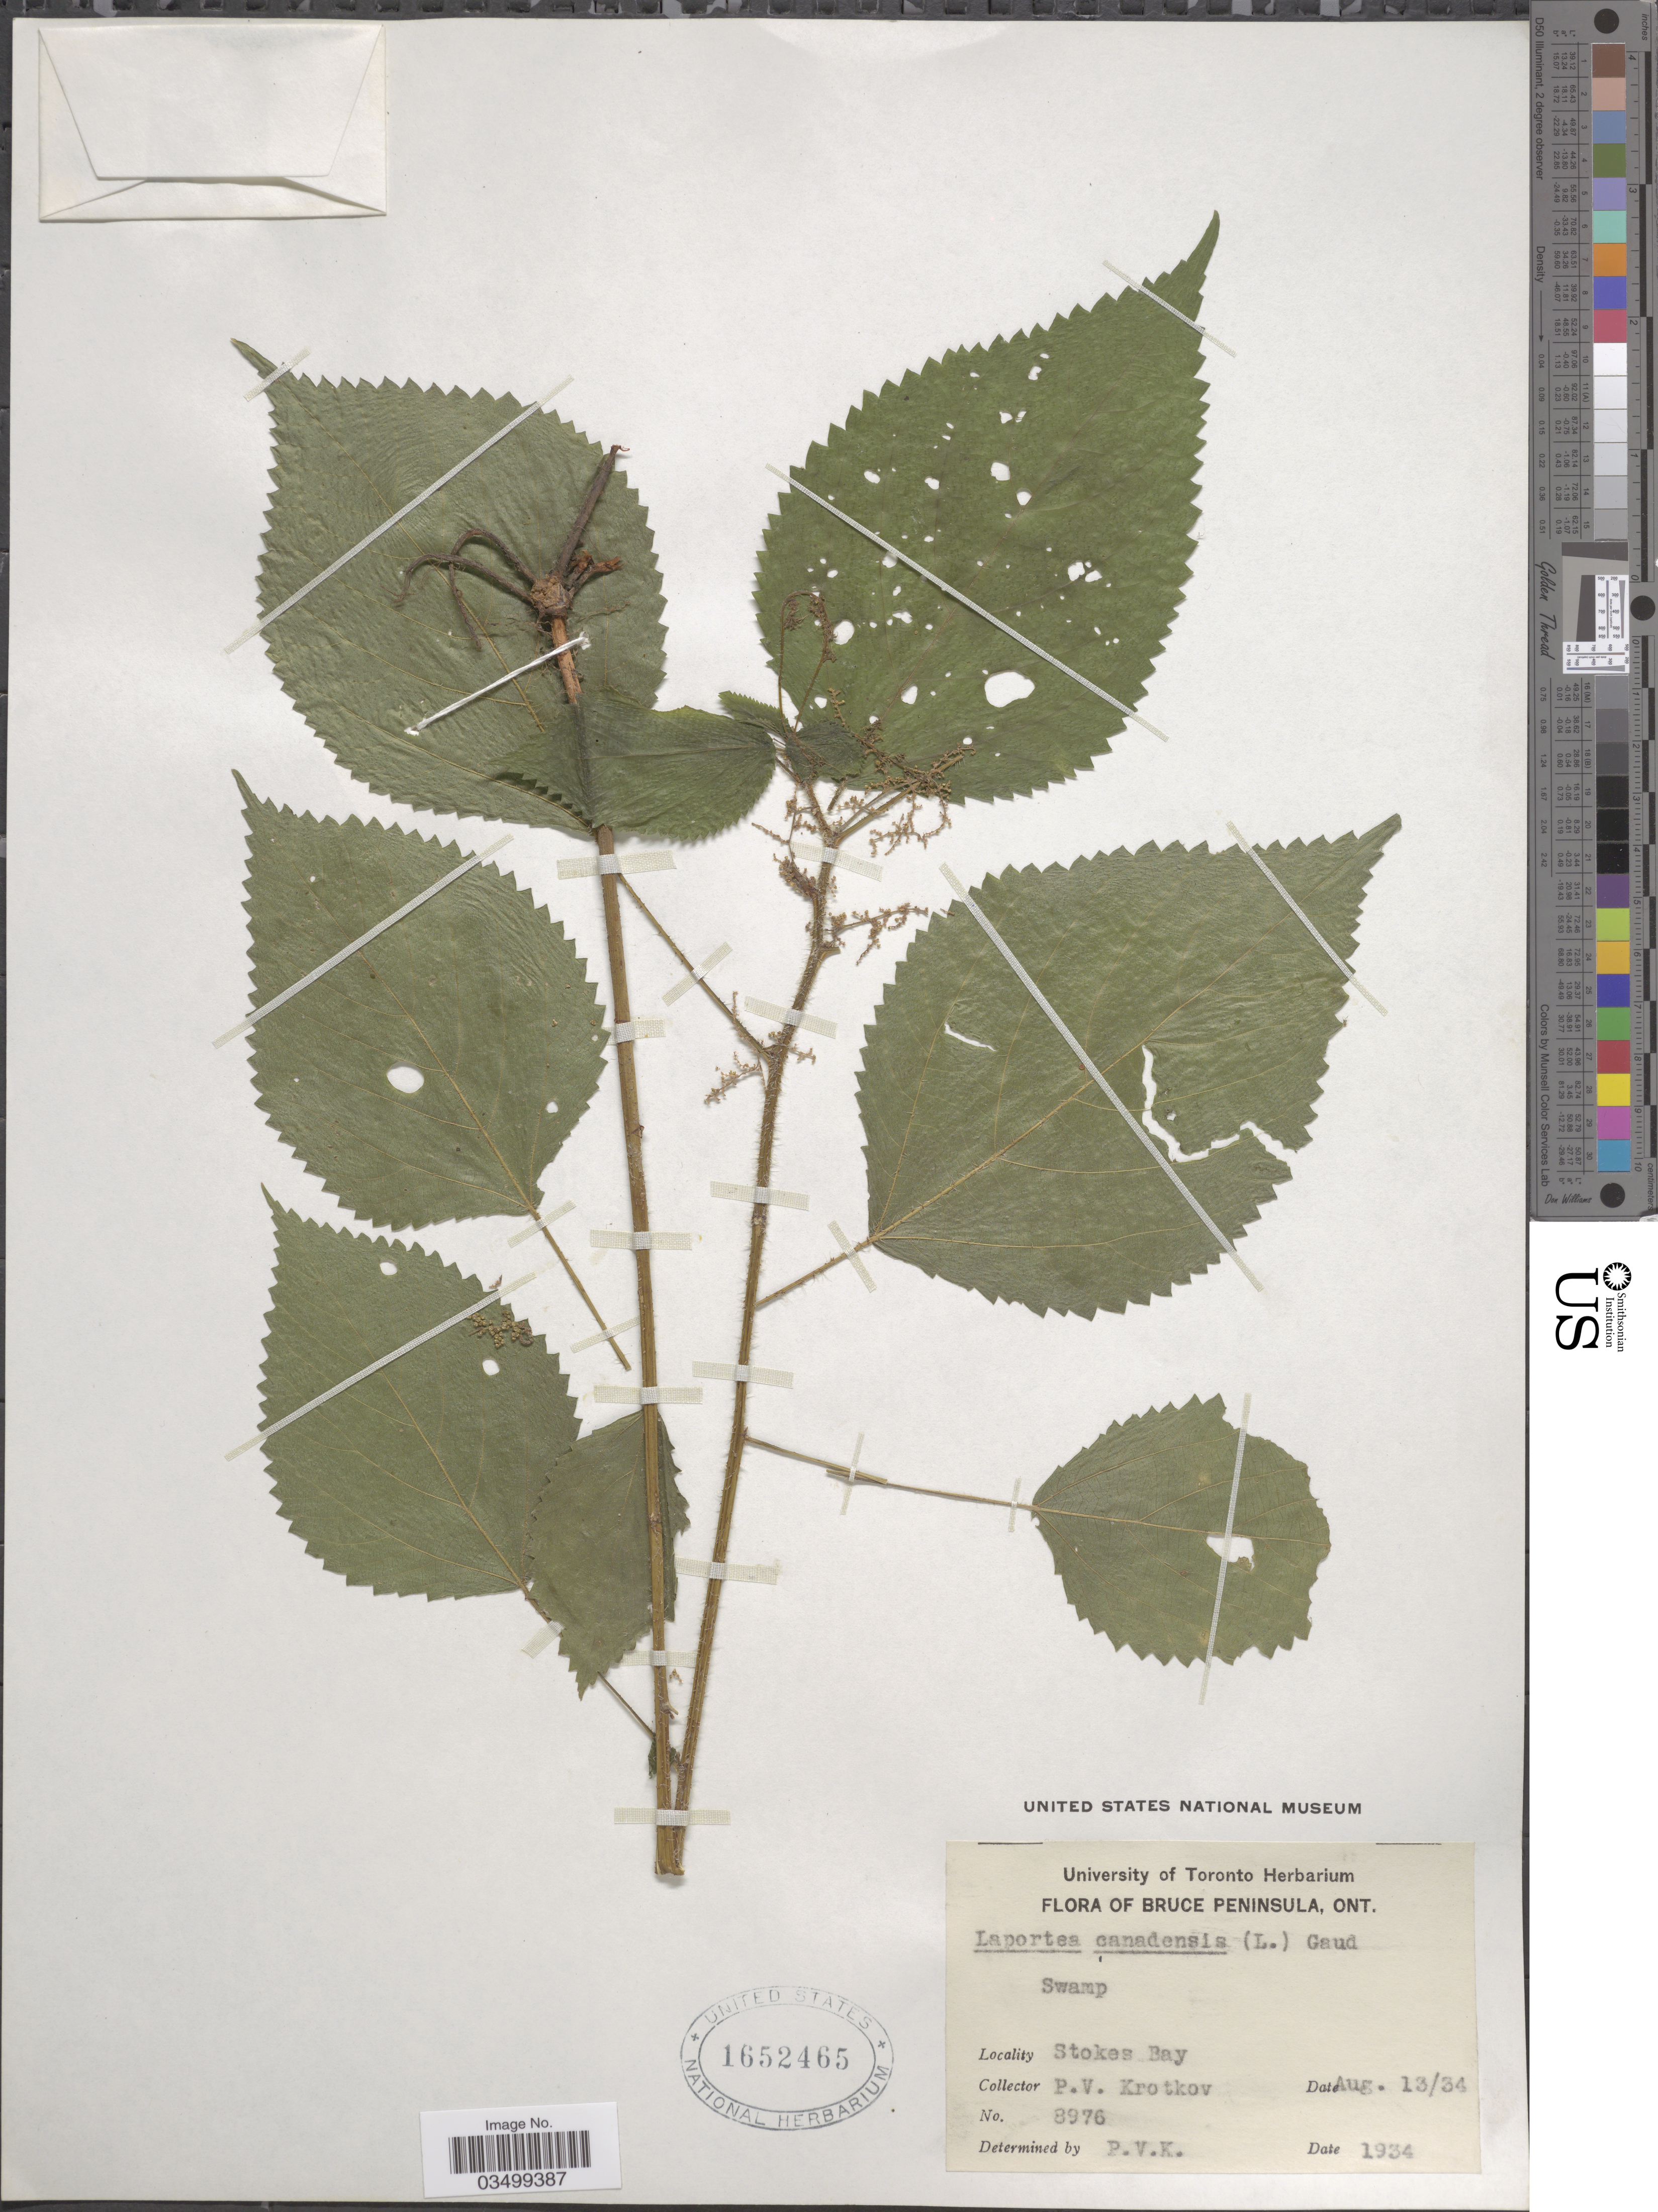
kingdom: Plantae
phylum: Tracheophyta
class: Magnoliopsida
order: Rosales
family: Urticaceae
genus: Laportea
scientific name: Laportea canadensis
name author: (L.) Wedd.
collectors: P. V. Krotkov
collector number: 8976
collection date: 1934-08-13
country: Canada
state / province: Ontario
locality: Bruce Peninsula. Stokes Bay.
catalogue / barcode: US 1652465